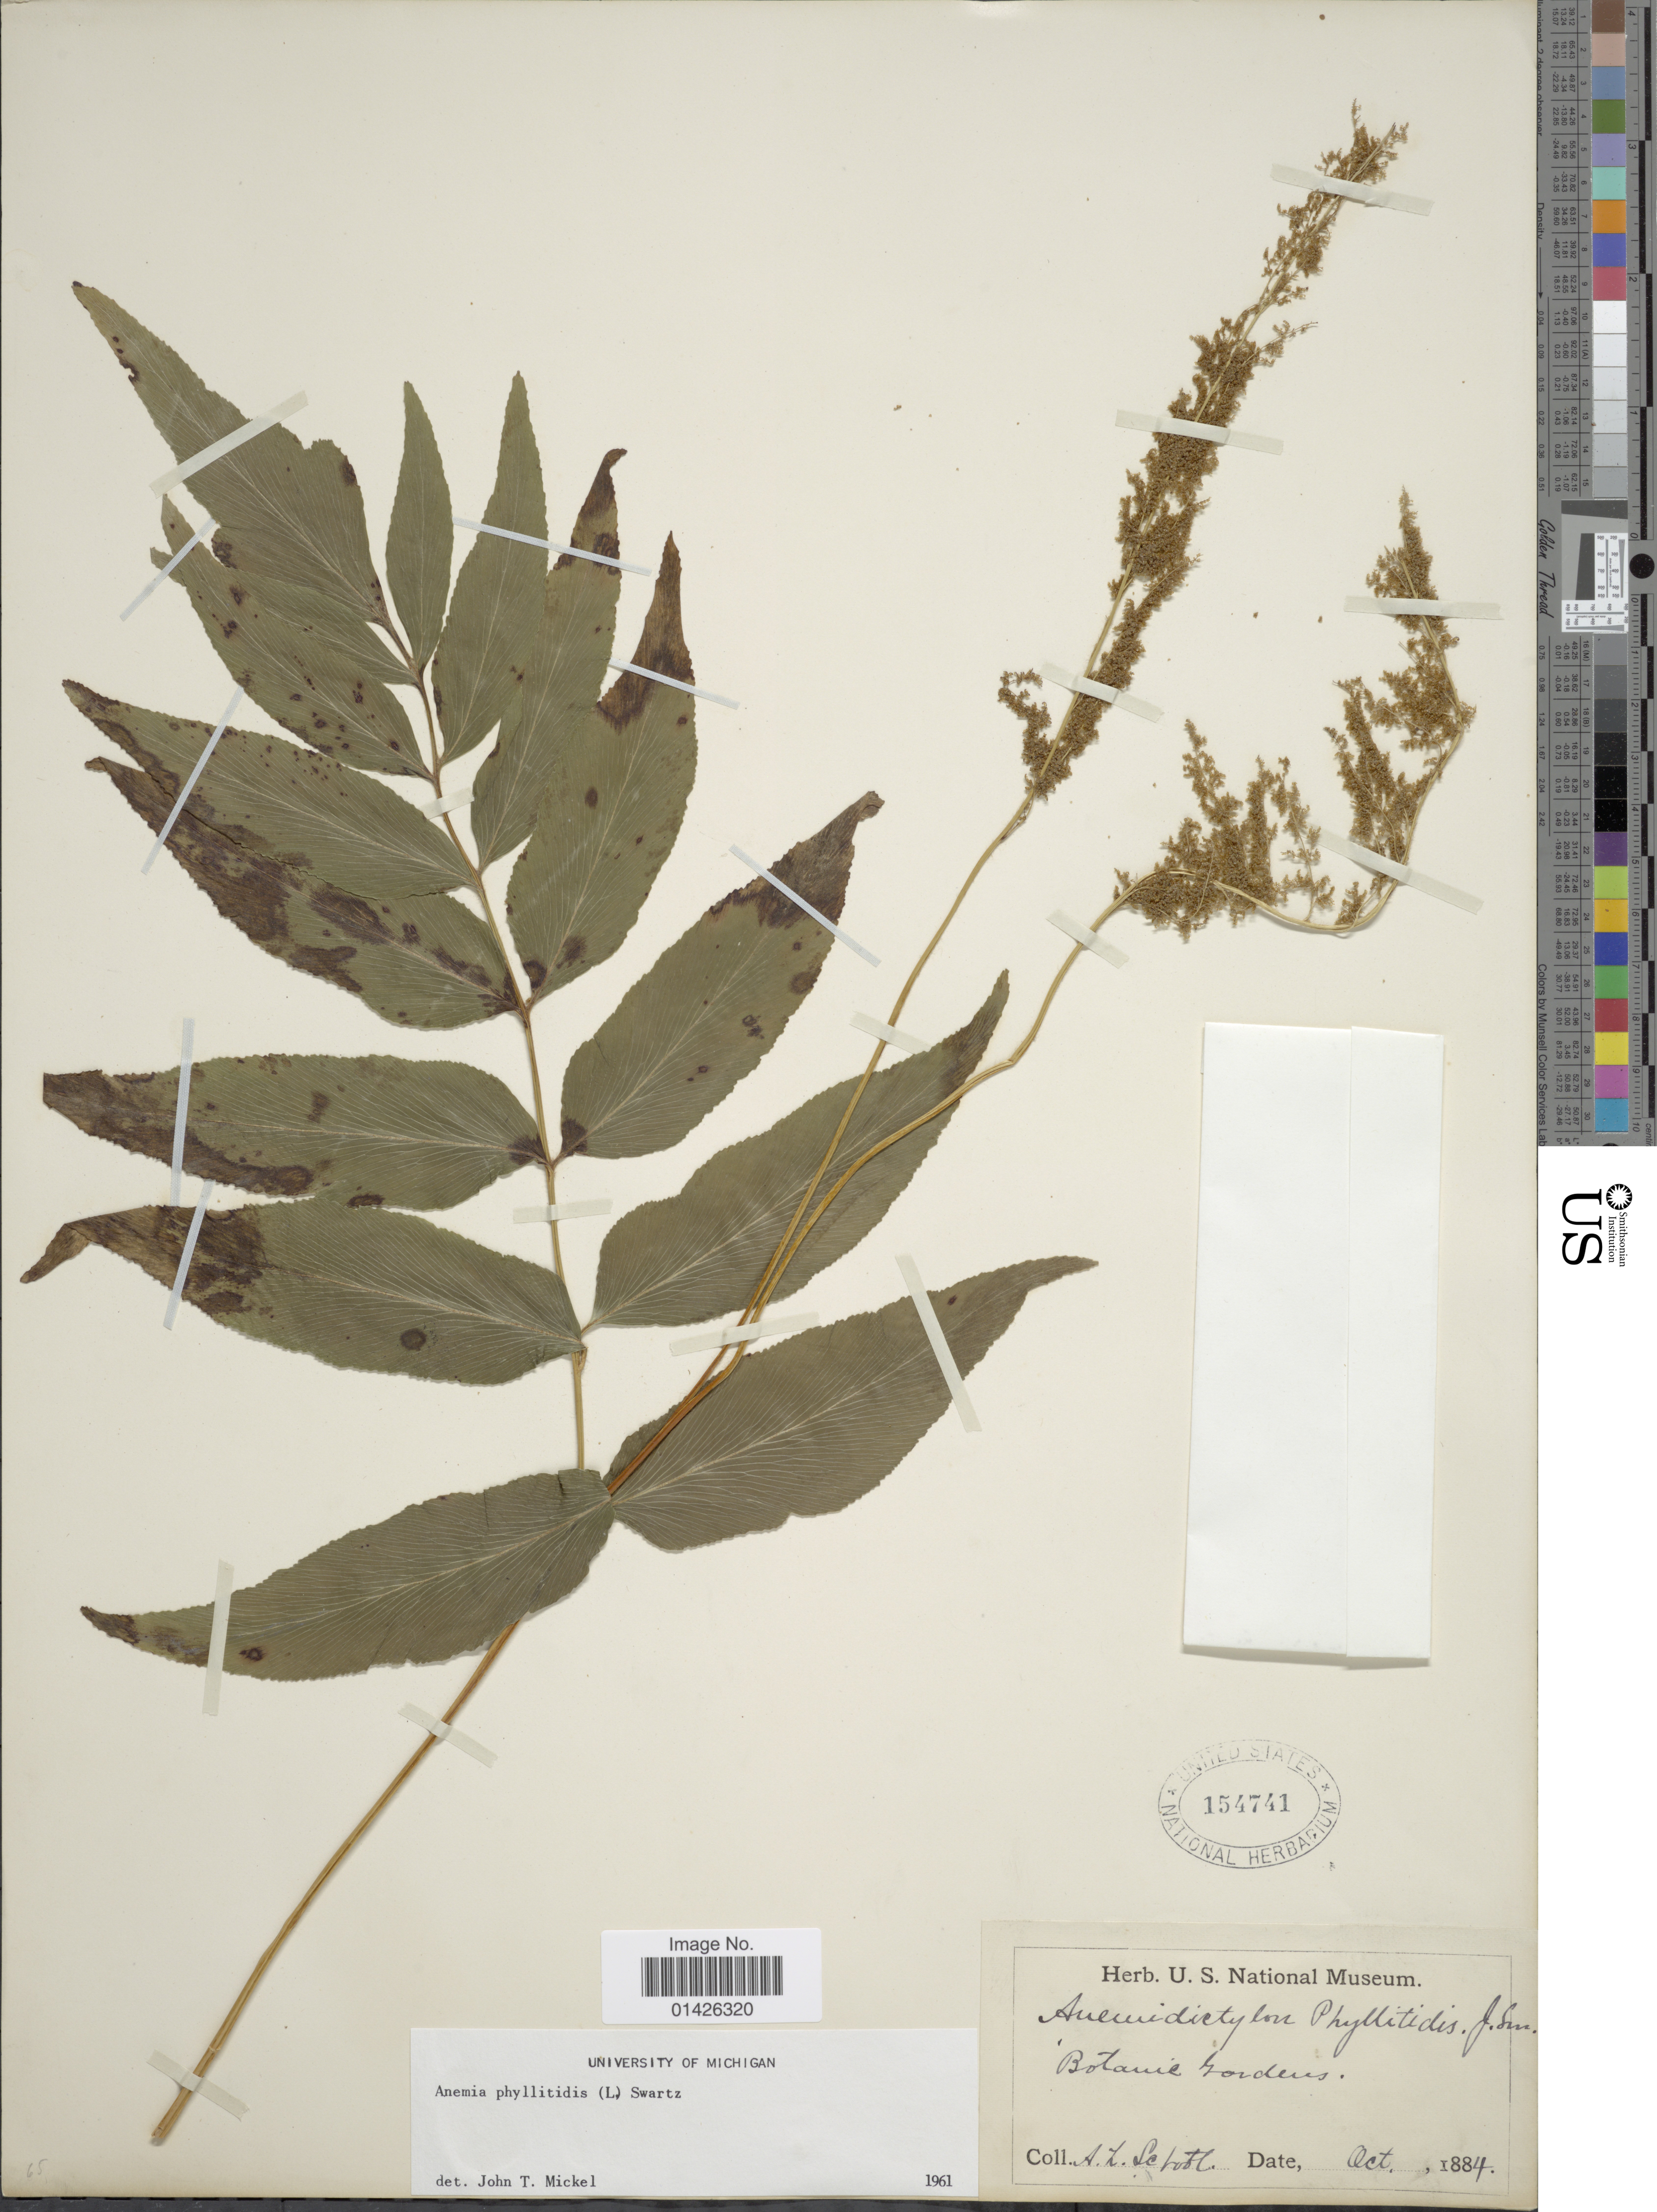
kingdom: Plantae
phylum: Tracheophyta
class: Polypodiopsida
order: Schizaeales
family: Anemiaceae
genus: Anemia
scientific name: Anemia phyllitidis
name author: (L.) Sw.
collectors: A. L. Schott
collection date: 1884-10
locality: Botanic Gardens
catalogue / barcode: US 154741